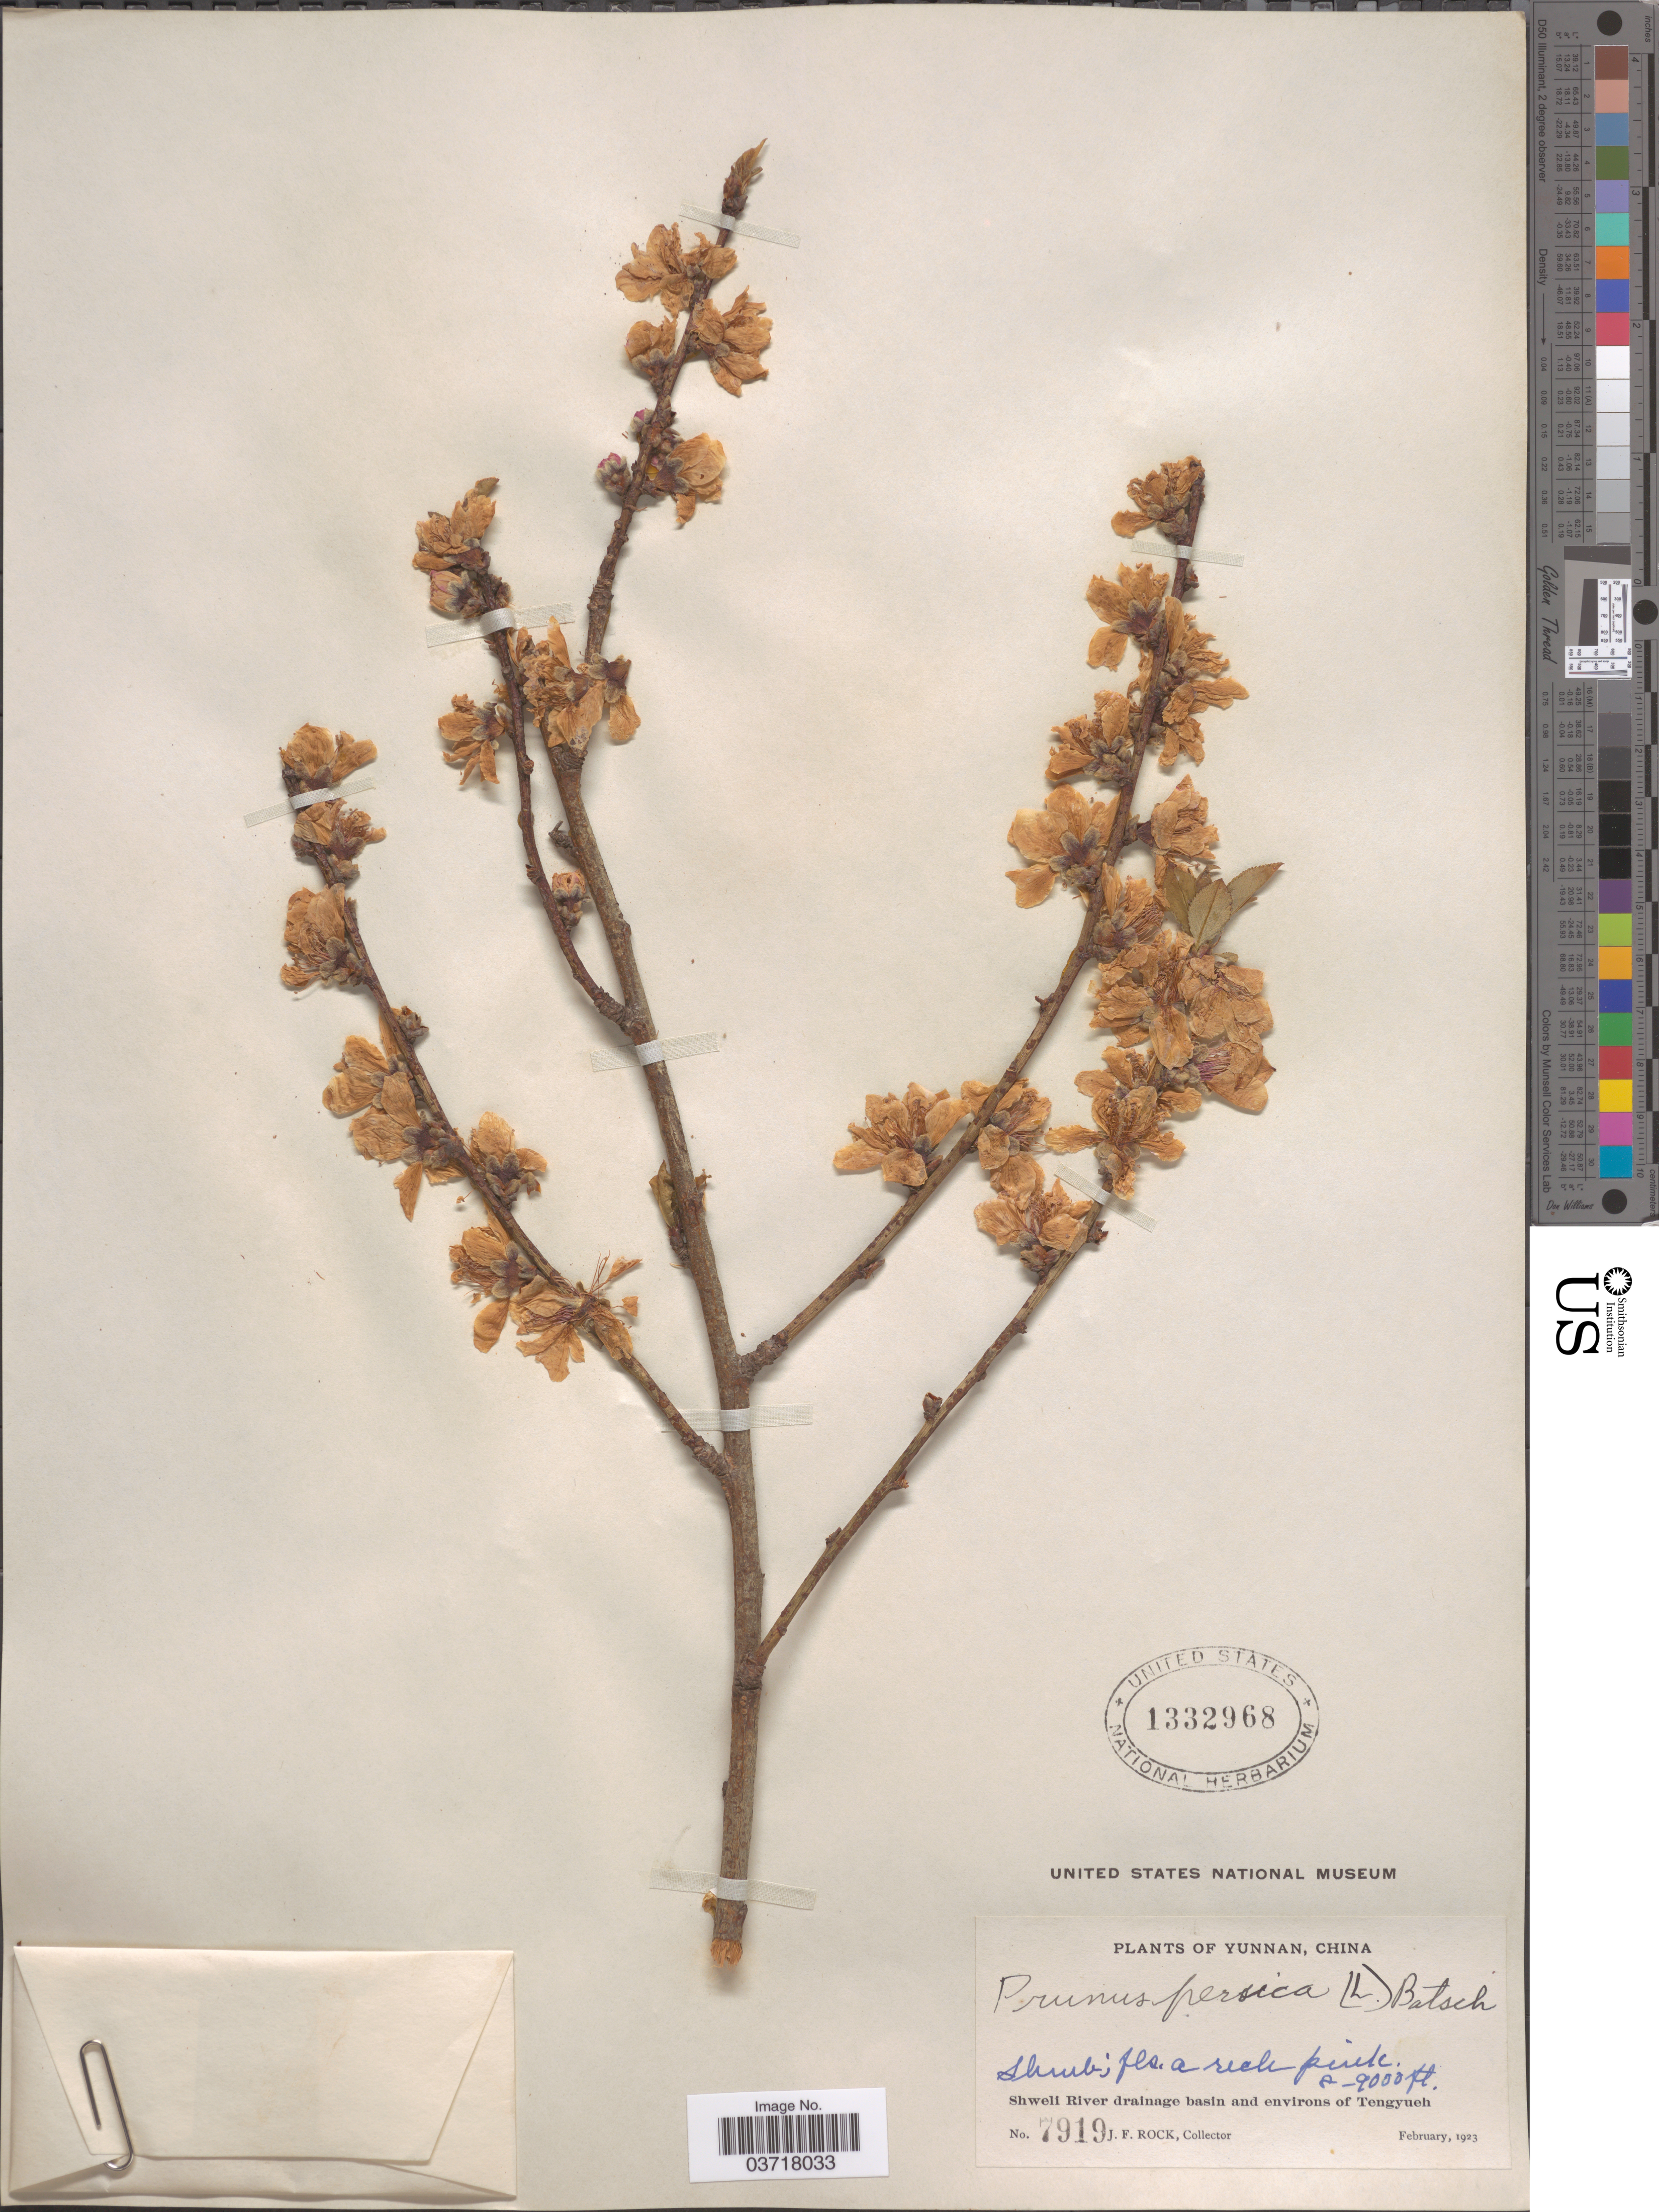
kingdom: Plantae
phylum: Tracheophyta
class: Magnoliopsida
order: Rosales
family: Rosaceae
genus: Prunus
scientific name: Prunus persica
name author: (L.) Batsch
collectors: J. Rock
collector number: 7919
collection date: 1923-02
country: China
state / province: Yunnan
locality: Shweli River drainage basin and environs of Tengyueh.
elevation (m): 2438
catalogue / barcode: US 1332968